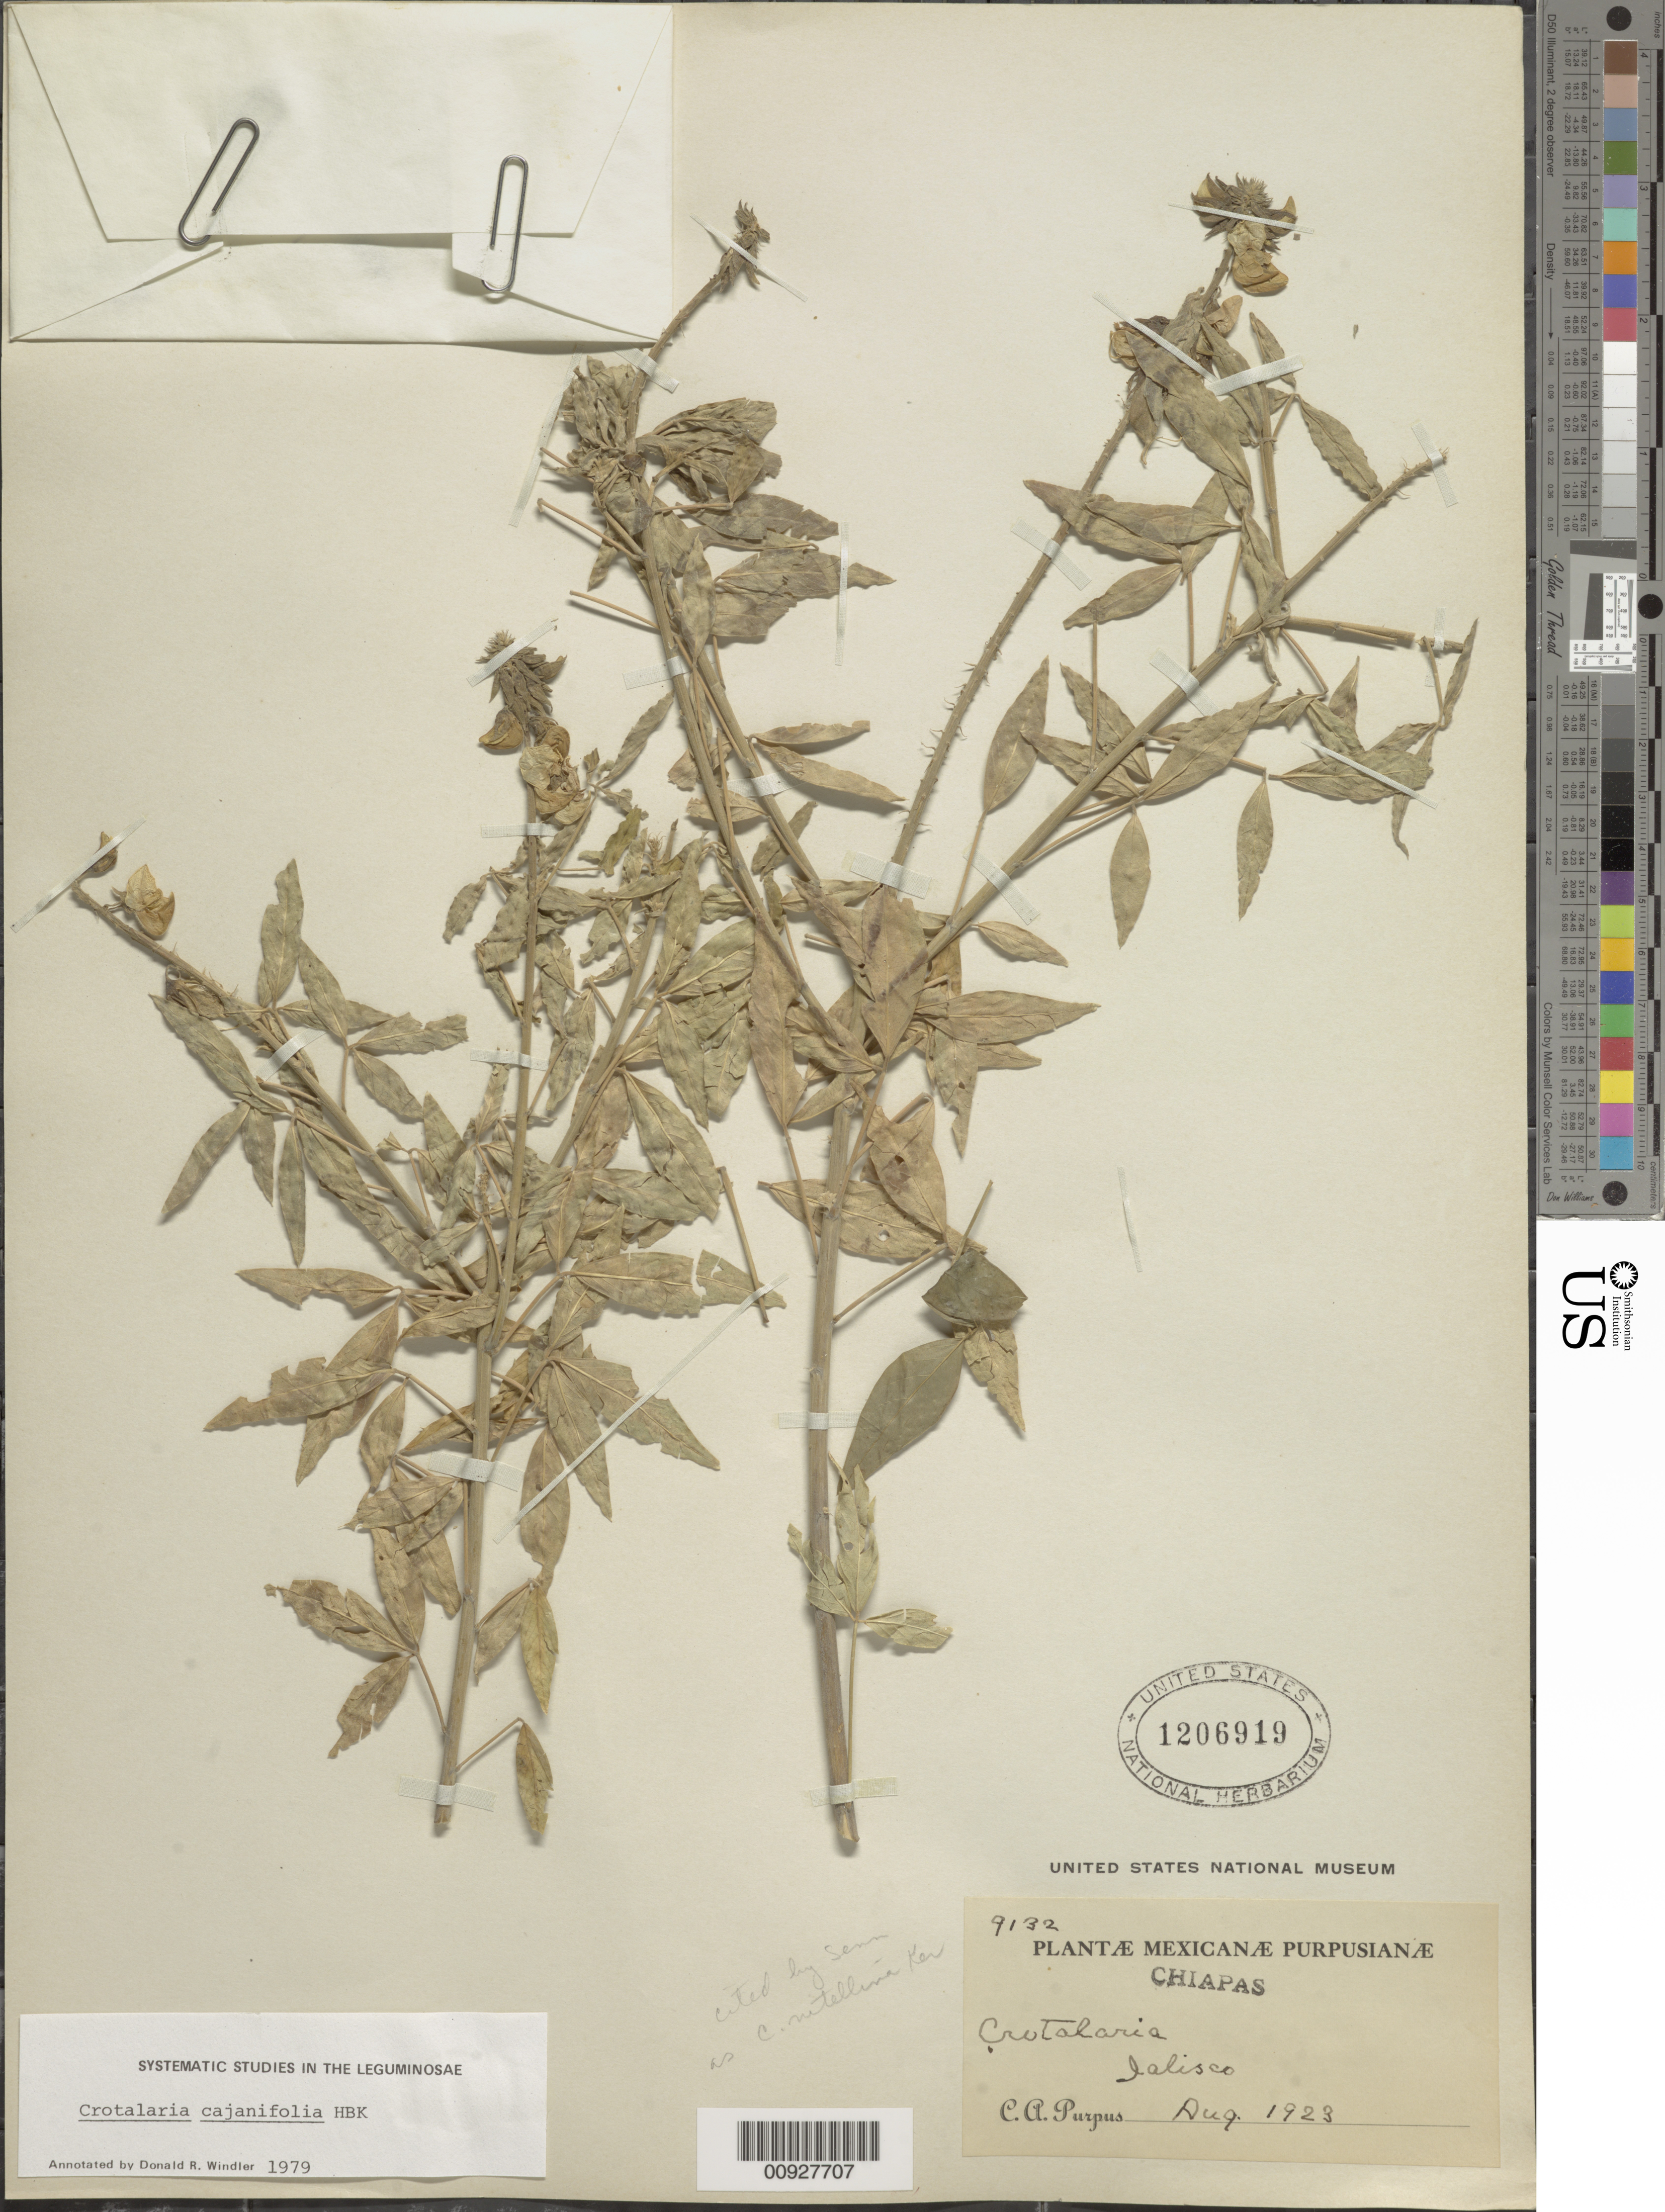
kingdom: Plantae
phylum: Tracheophyta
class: Magnoliopsida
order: Fabales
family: Fabaceae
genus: Crotalaria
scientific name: Crotalaria cajanifolia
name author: Kunth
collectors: C. A. Purpus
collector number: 9132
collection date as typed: Aug 1923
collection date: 1923-08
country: Mexico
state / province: Chiapas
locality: Jalisco, Chiapas.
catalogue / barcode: US 1206919